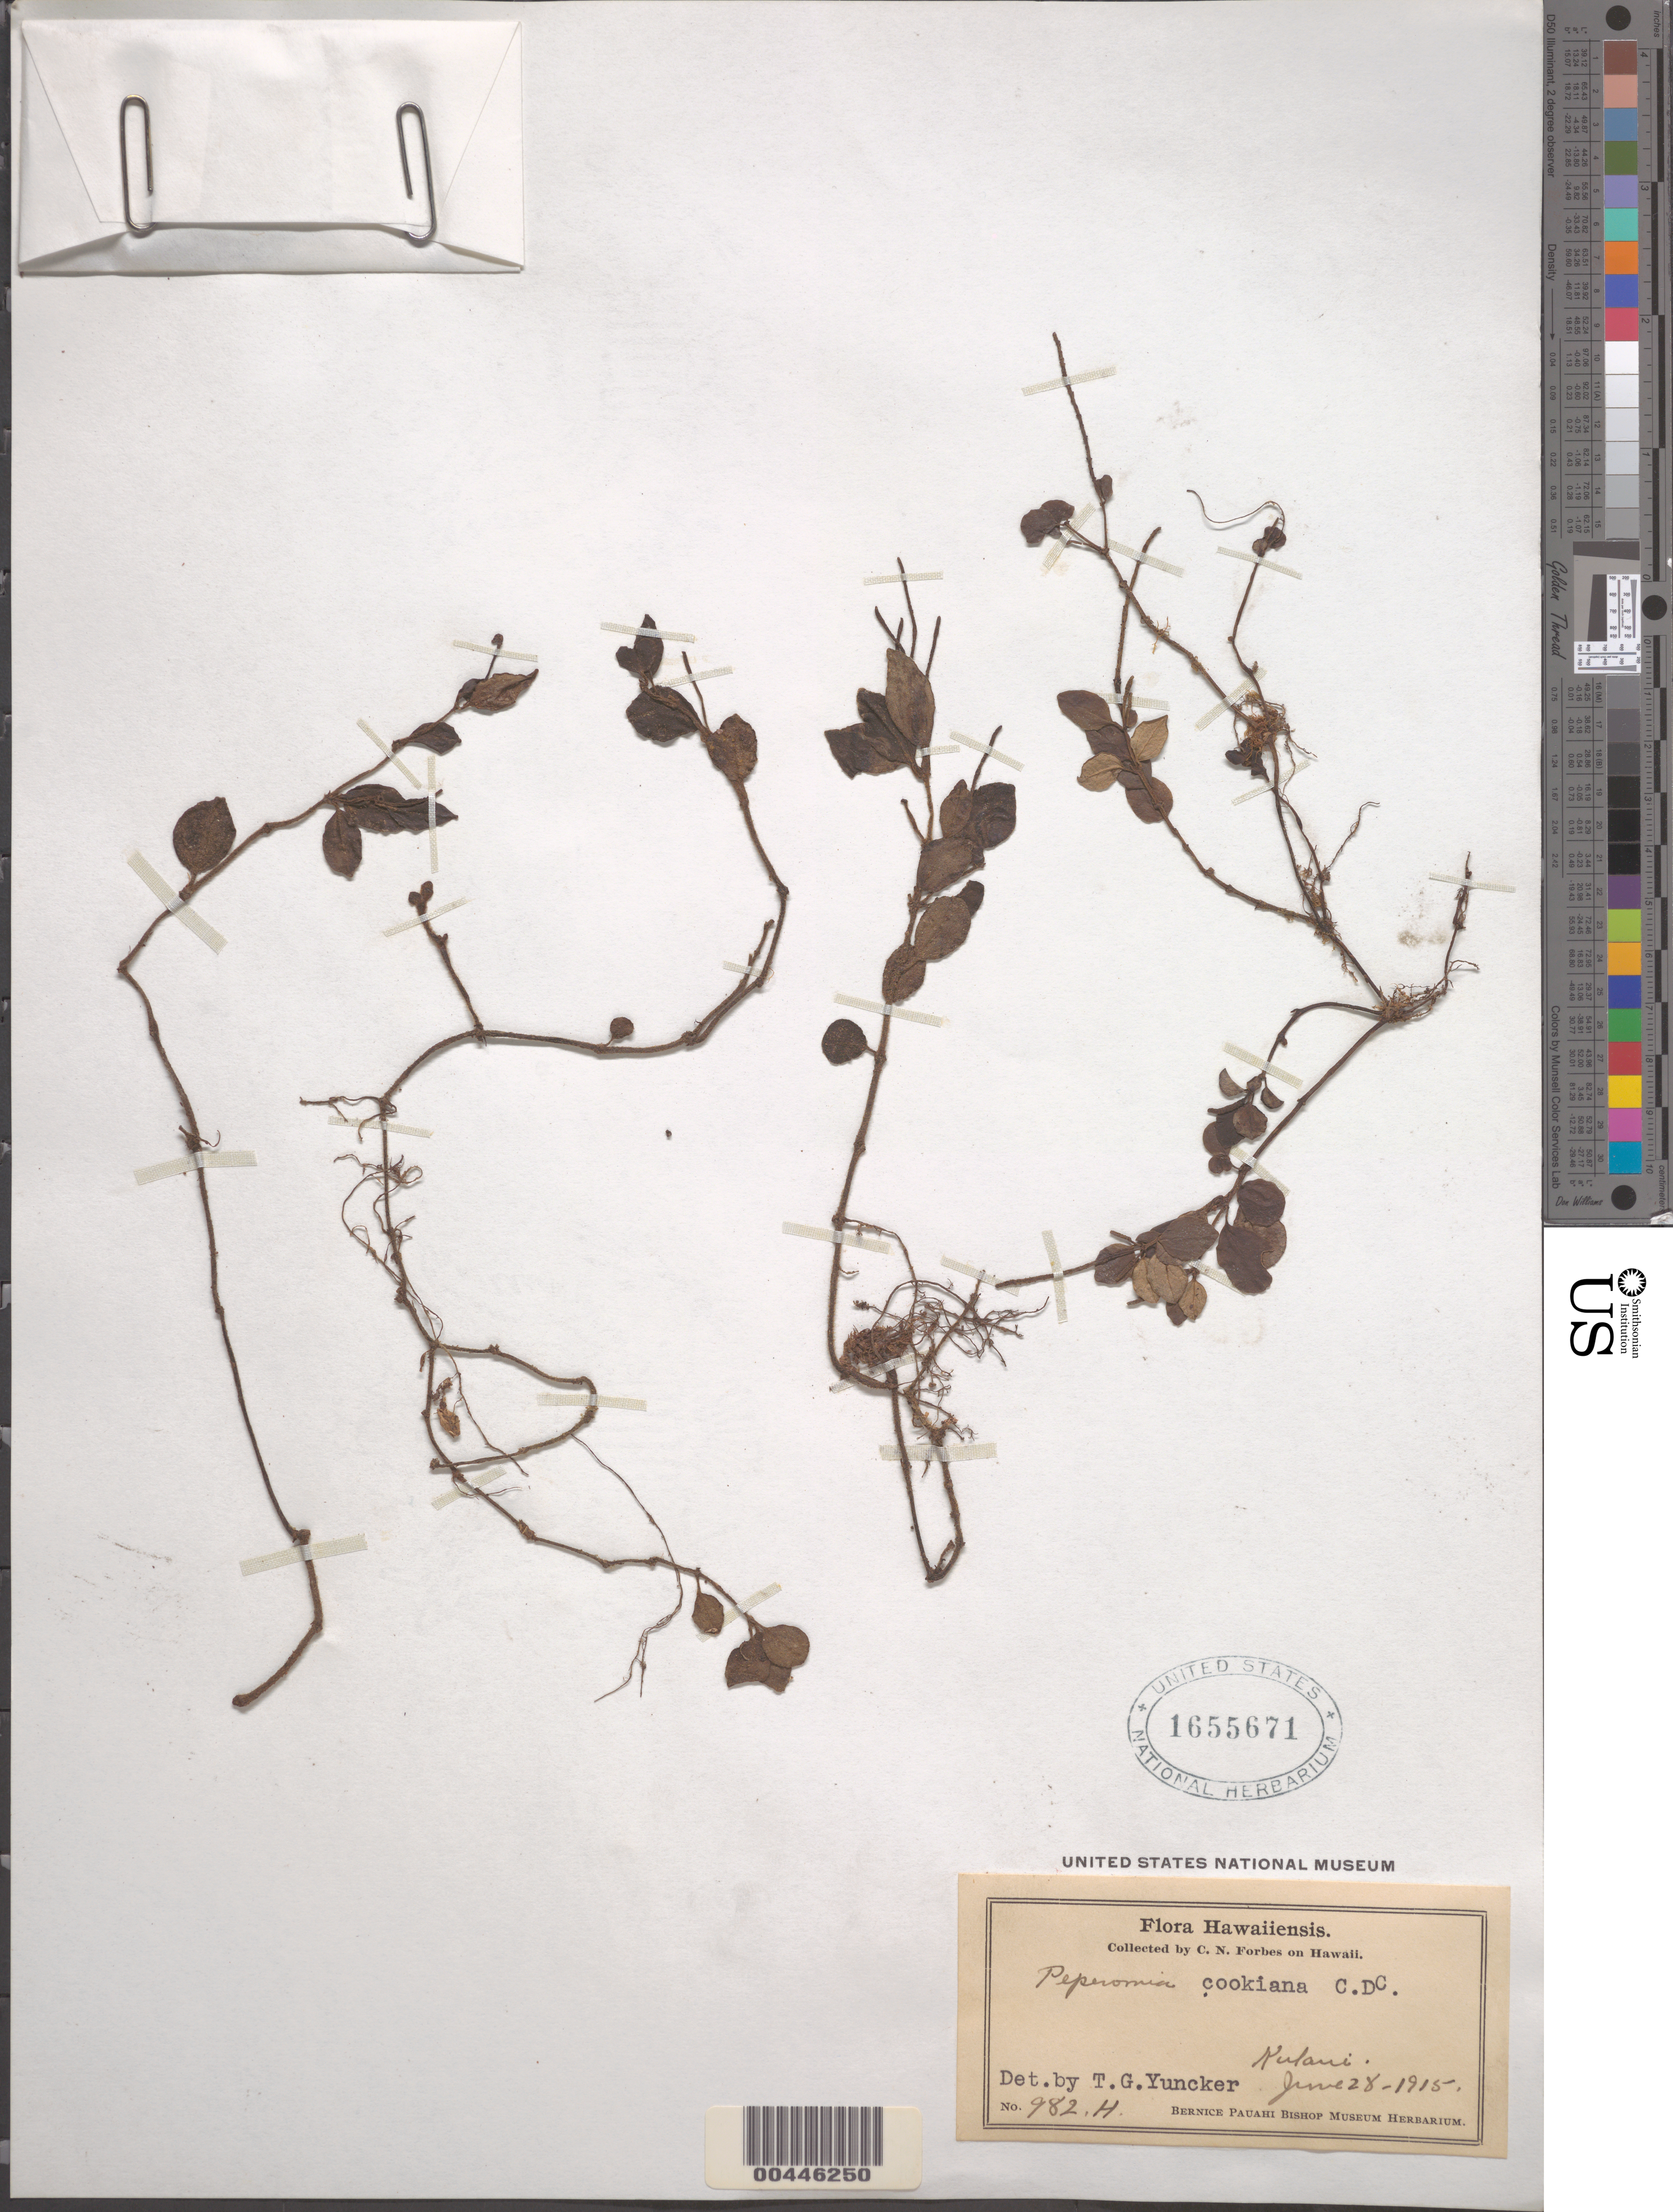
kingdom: Plantae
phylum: Tracheophyta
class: Magnoliopsida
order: Piperales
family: Piperaceae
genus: Peperomia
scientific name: Peperomia cookiana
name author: C. DC.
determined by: Yuncker, T. G.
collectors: C. N. Forbes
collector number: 982.H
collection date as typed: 28 Jun 1915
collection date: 1915-06-28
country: United States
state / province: Hawaii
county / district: Hawaii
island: Hawaii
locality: Kulani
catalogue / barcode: US 1655671